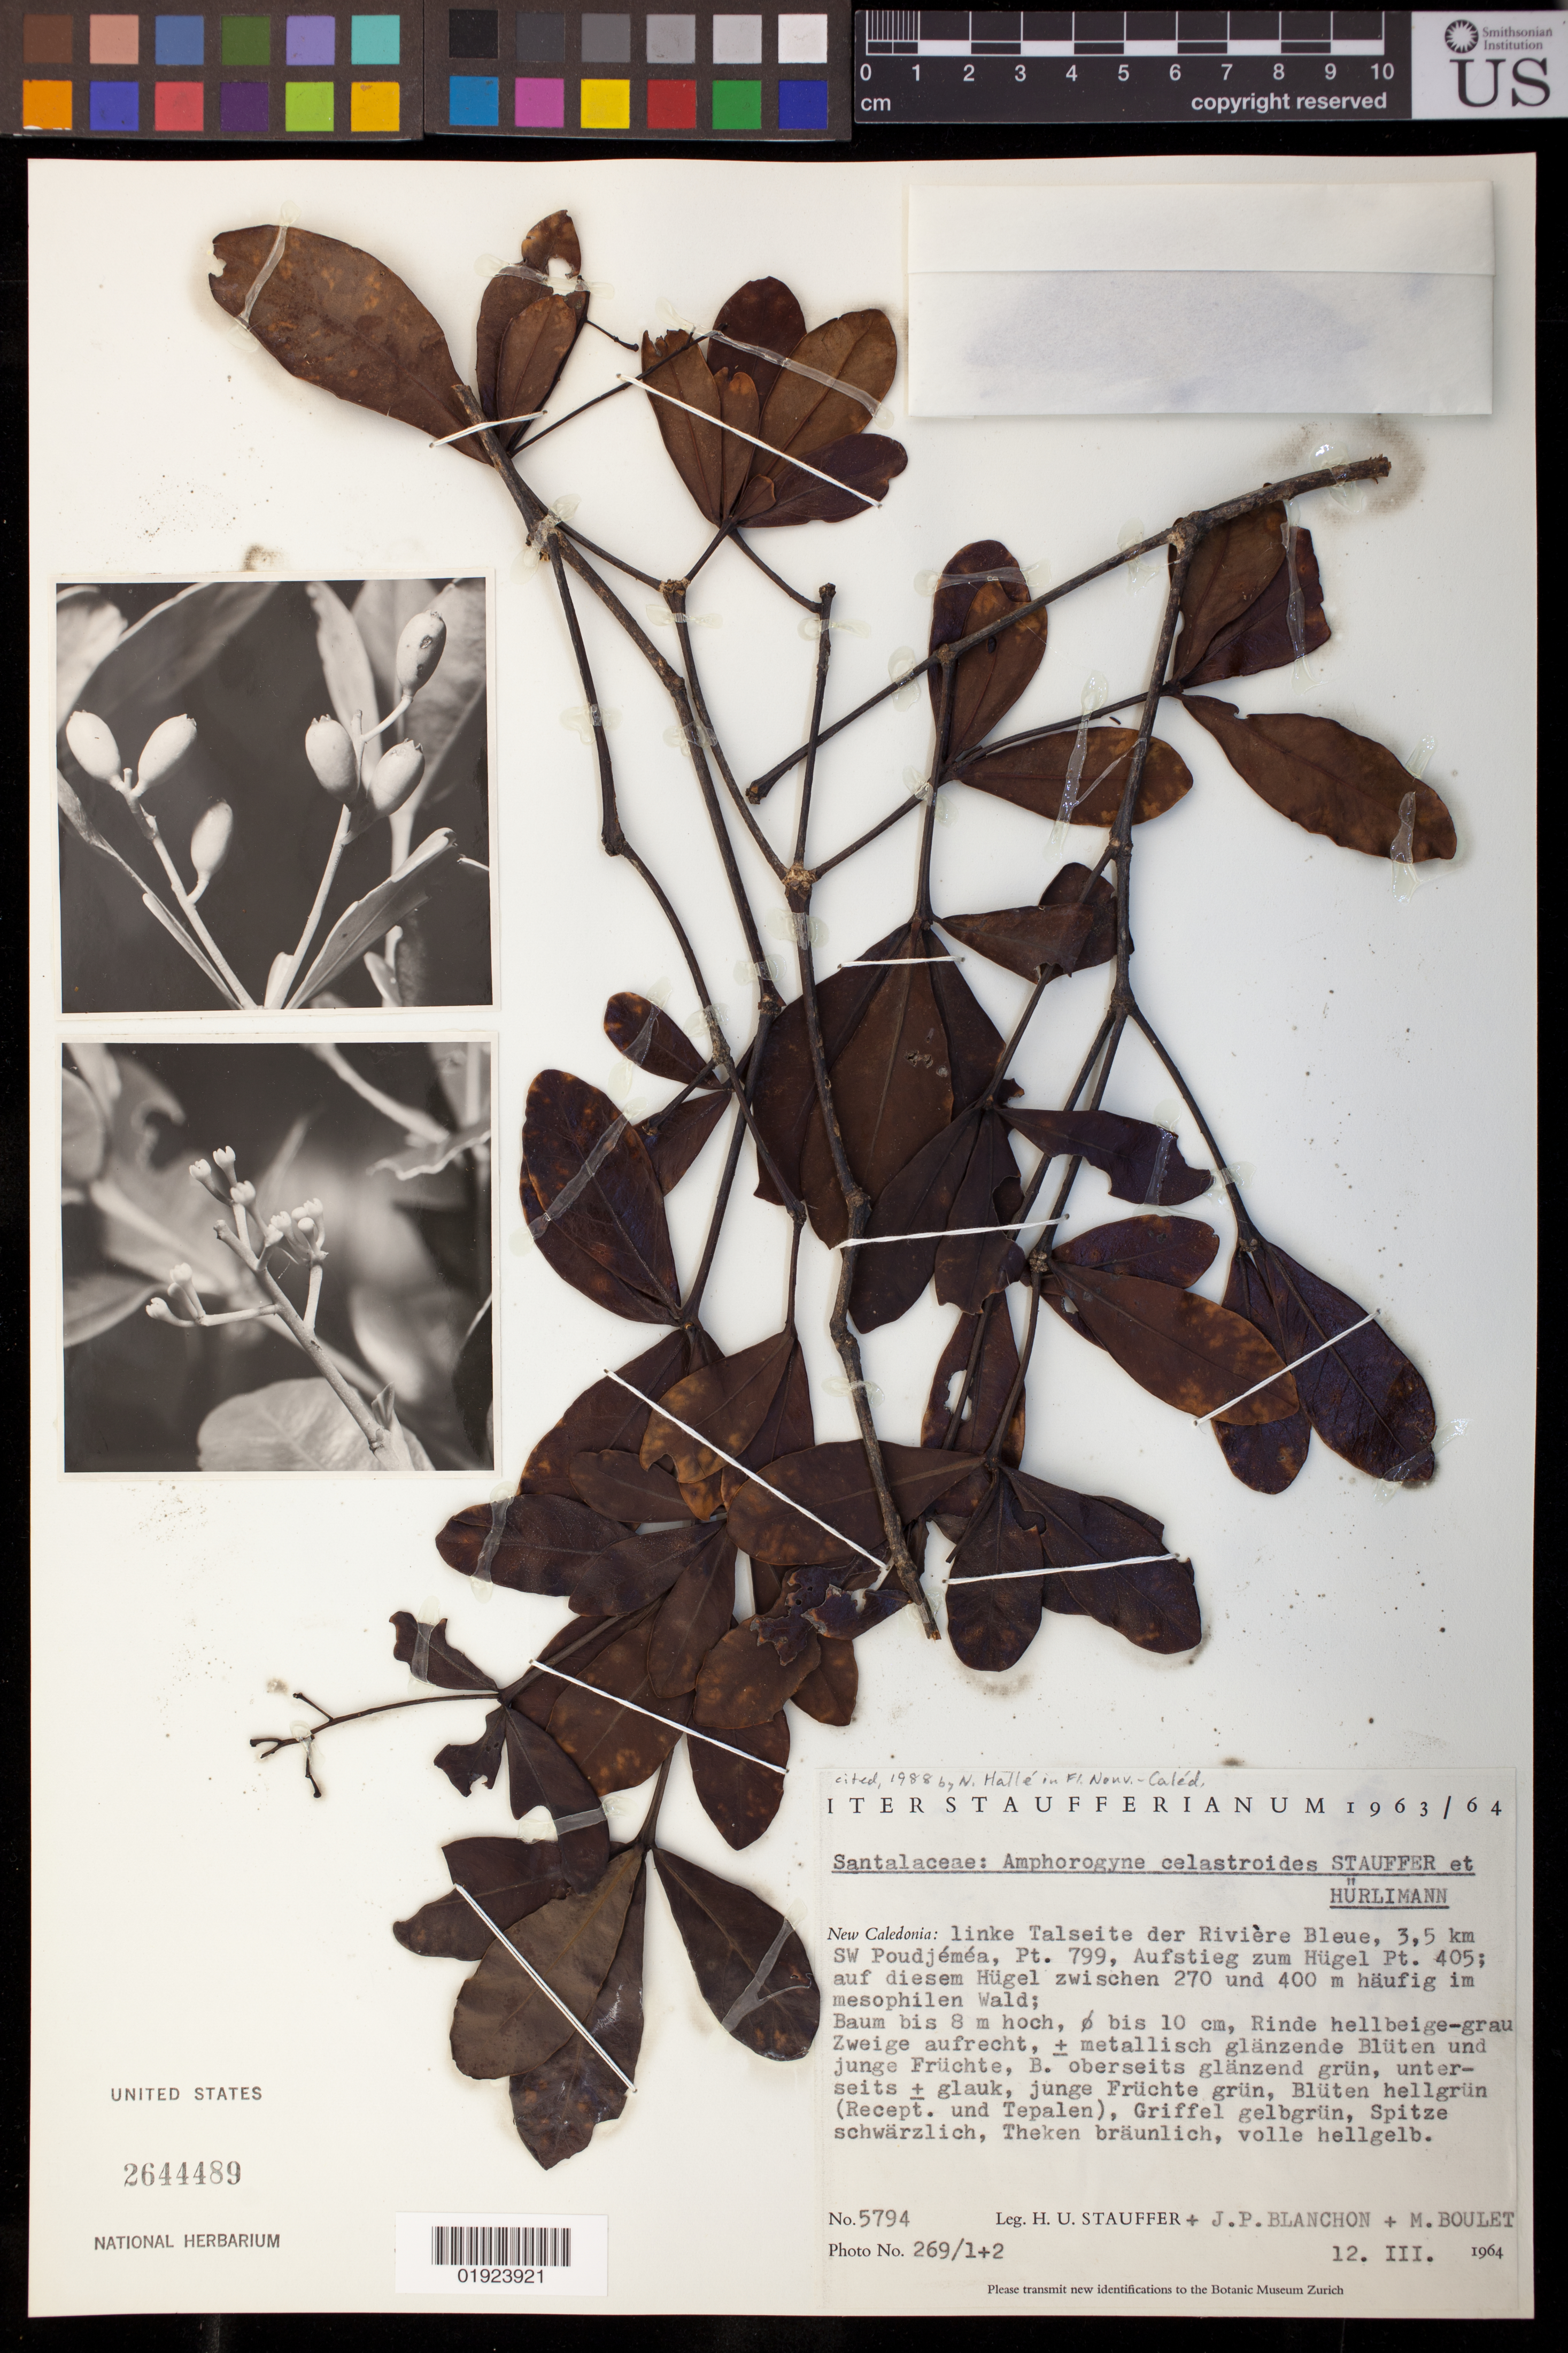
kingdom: Plantae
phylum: Tracheophyta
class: Magnoliopsida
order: Santalales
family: Amphorogynaceae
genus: Amphorogyne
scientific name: Amphorogyne celastroides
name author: Stauffer & Hürl.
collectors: H. U. Stauffer, J. Blanchon & M. Boulet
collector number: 5794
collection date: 1964-03-12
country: New Caledonia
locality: linke Talseite der Riviere Bleue (left valley side of the Bleue River), 3.5 km SW Poudjémia (Mountain), Pt. 799, Aufstieg zum Hügel (climb to hill) pt. 405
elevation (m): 270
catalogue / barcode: US 2644489